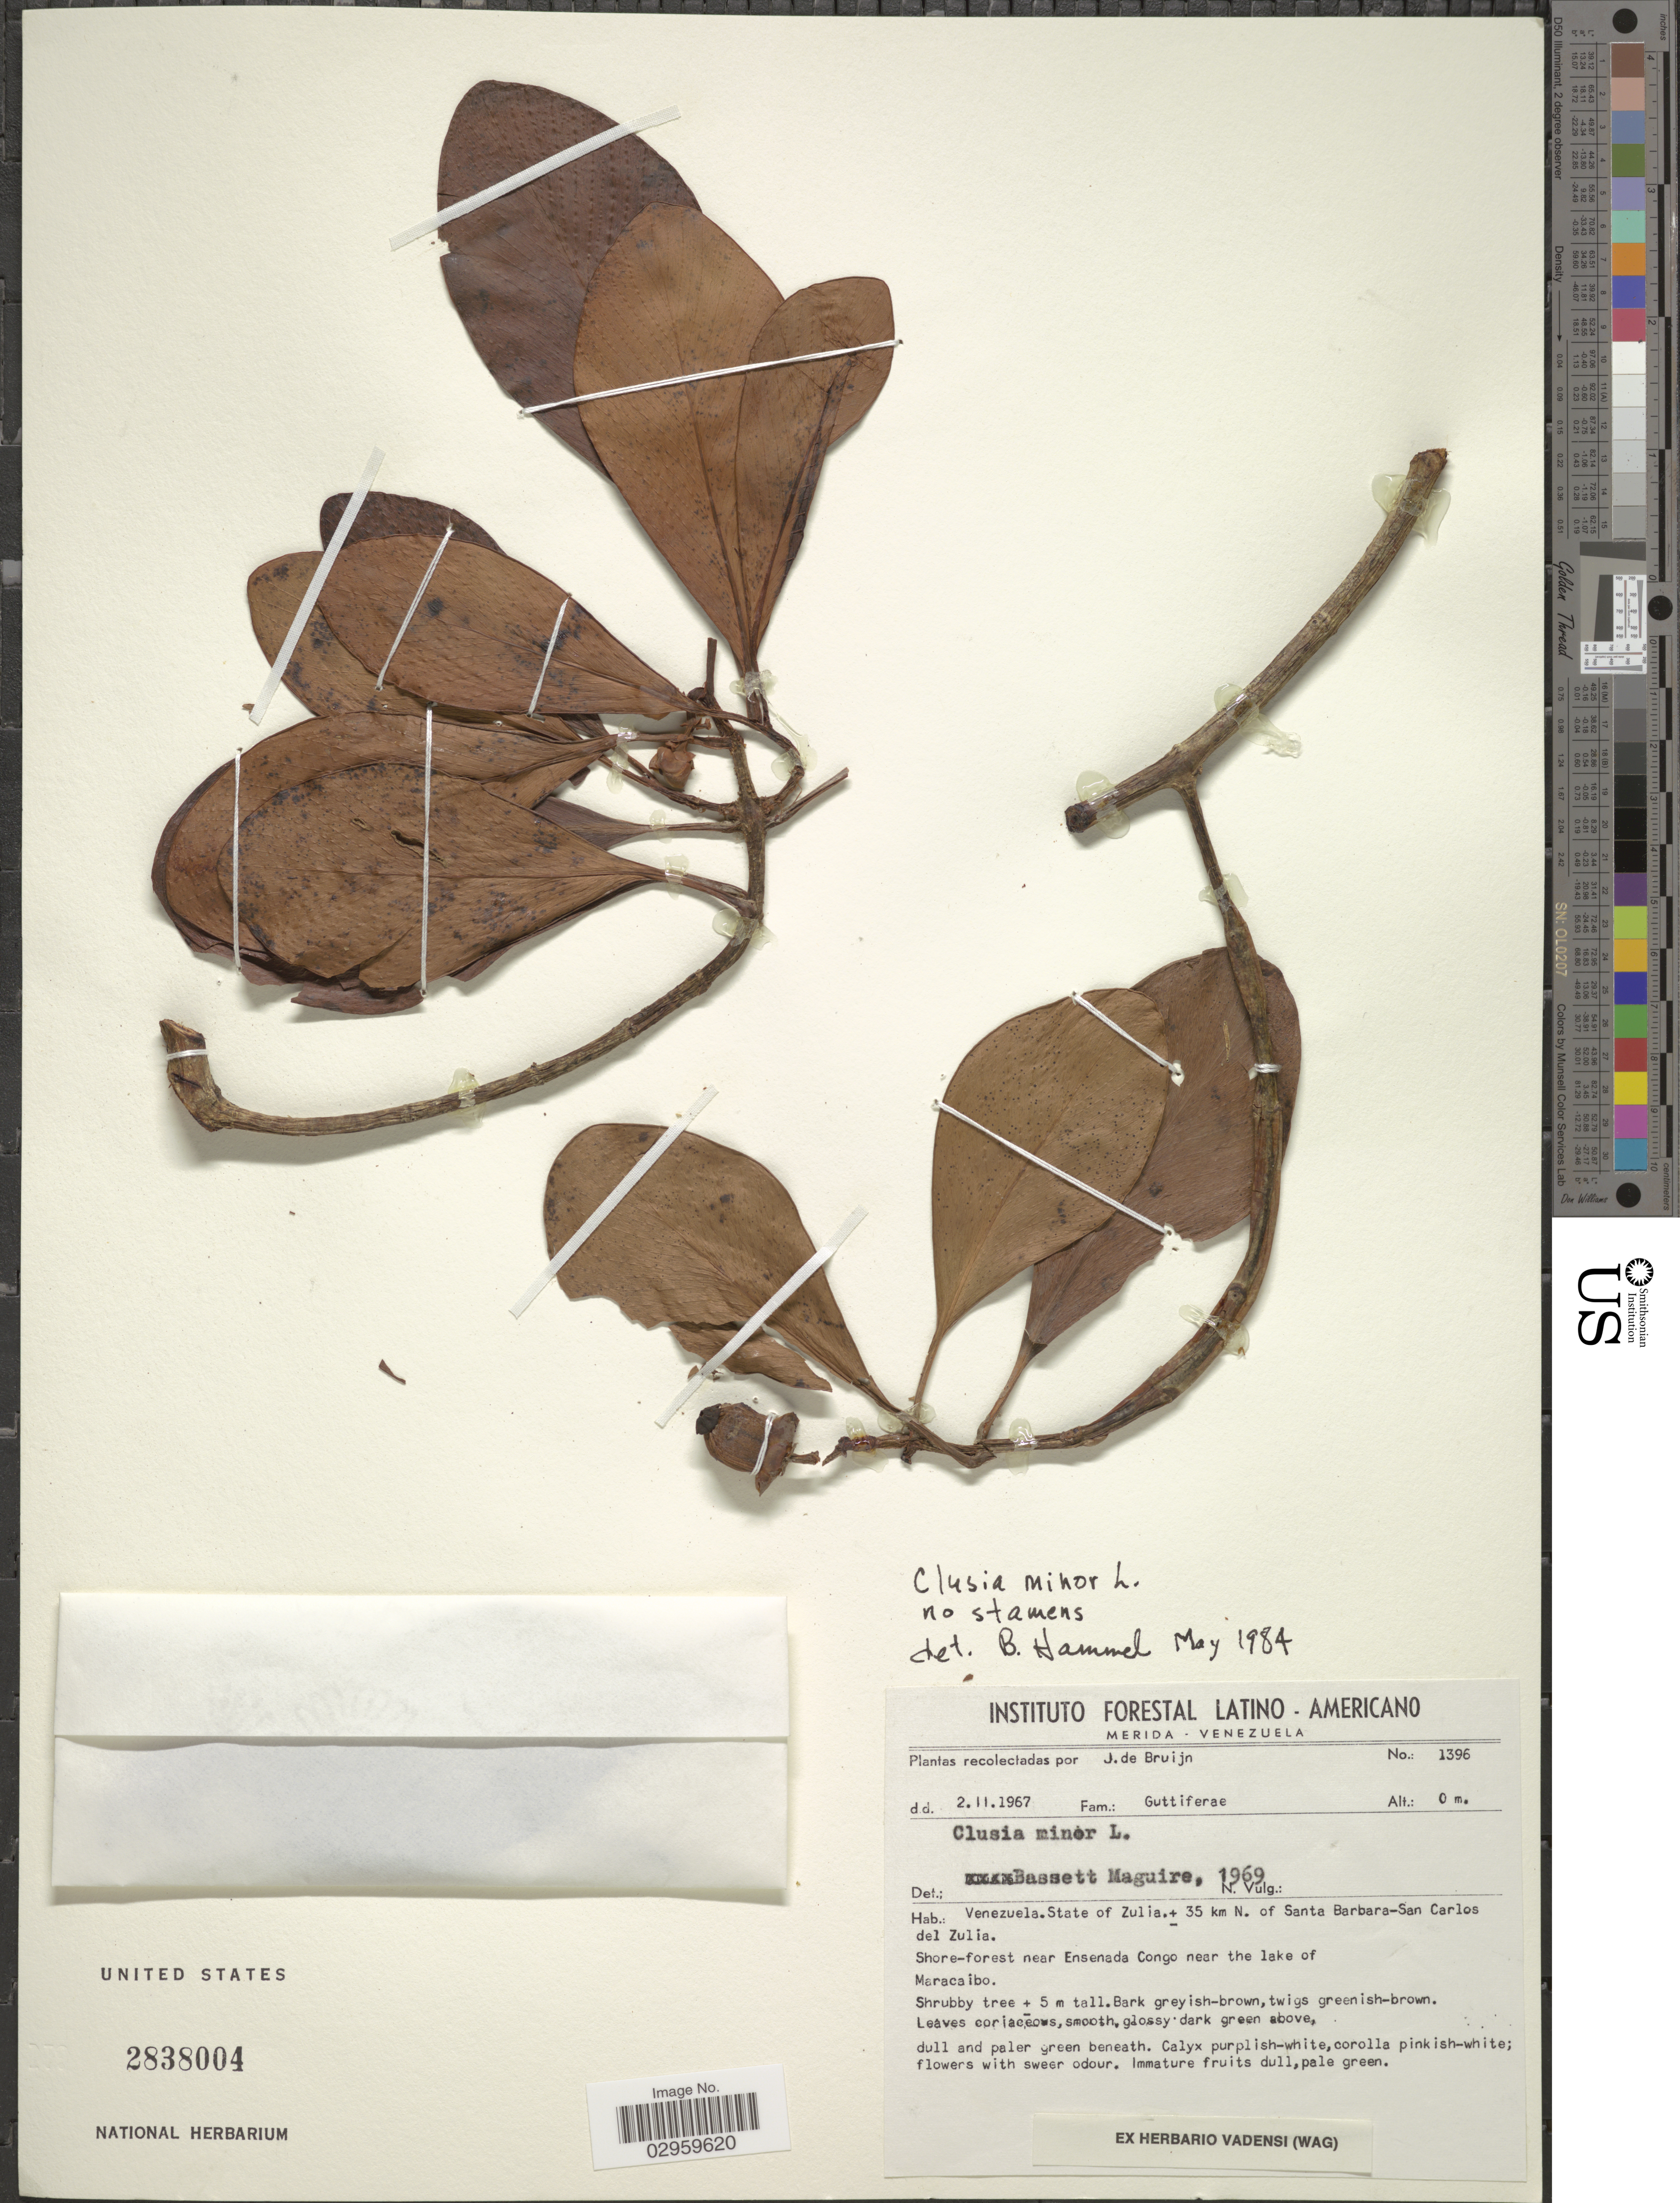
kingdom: Plantae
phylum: Tracheophyta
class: Magnoliopsida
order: Malpighiales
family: Clusiaceae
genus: Clusia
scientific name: Clusia minor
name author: L.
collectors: J. Bruijn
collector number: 1396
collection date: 1967-02-02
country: Venezuela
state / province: Zulia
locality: ± 35 km N. of Santa Barbara-San Carlos del Zulia. Shore-forest near Ensenada Congo near the lake of Maracaibo.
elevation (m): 0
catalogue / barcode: US 2838004